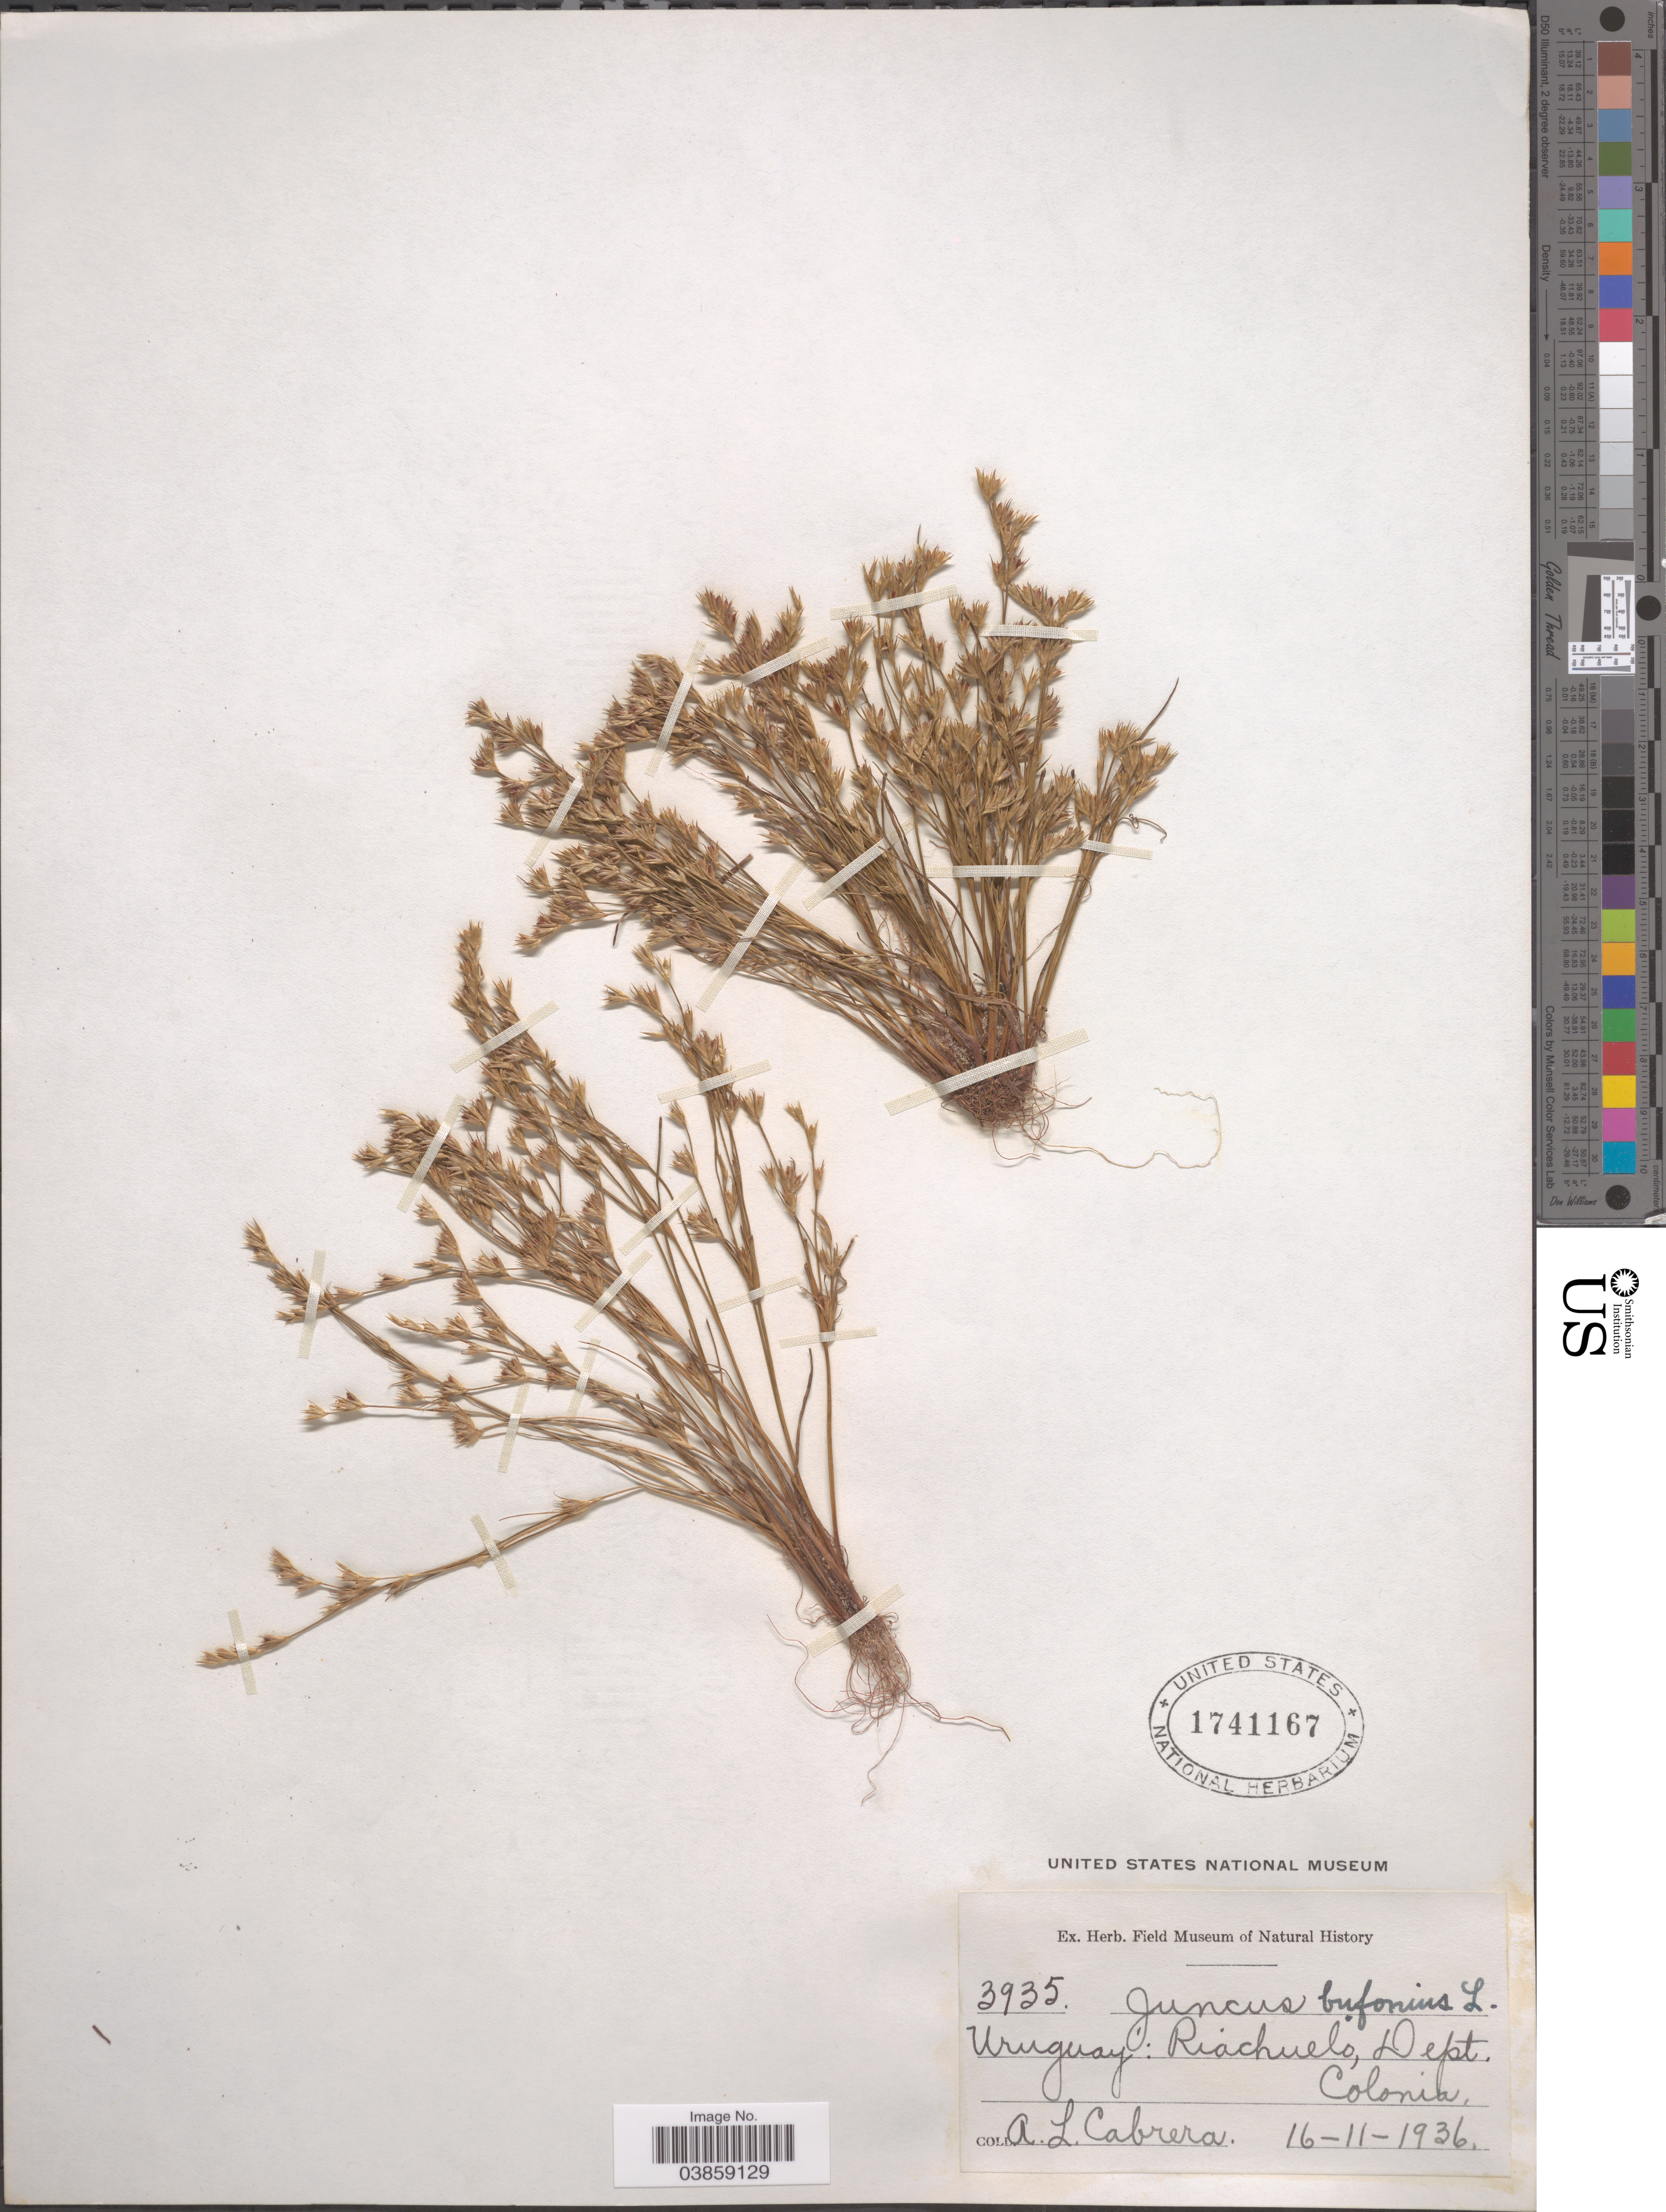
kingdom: Plantae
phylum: Tracheophyta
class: Liliopsida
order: Poales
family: Juncaceae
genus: Juncus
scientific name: Juncus bufonius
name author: L.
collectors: A. L. Cabrera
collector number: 3935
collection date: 1936-11-16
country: Uruguay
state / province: Colonia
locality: Riachuelo, Dept. Colonia.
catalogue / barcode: US 1741167